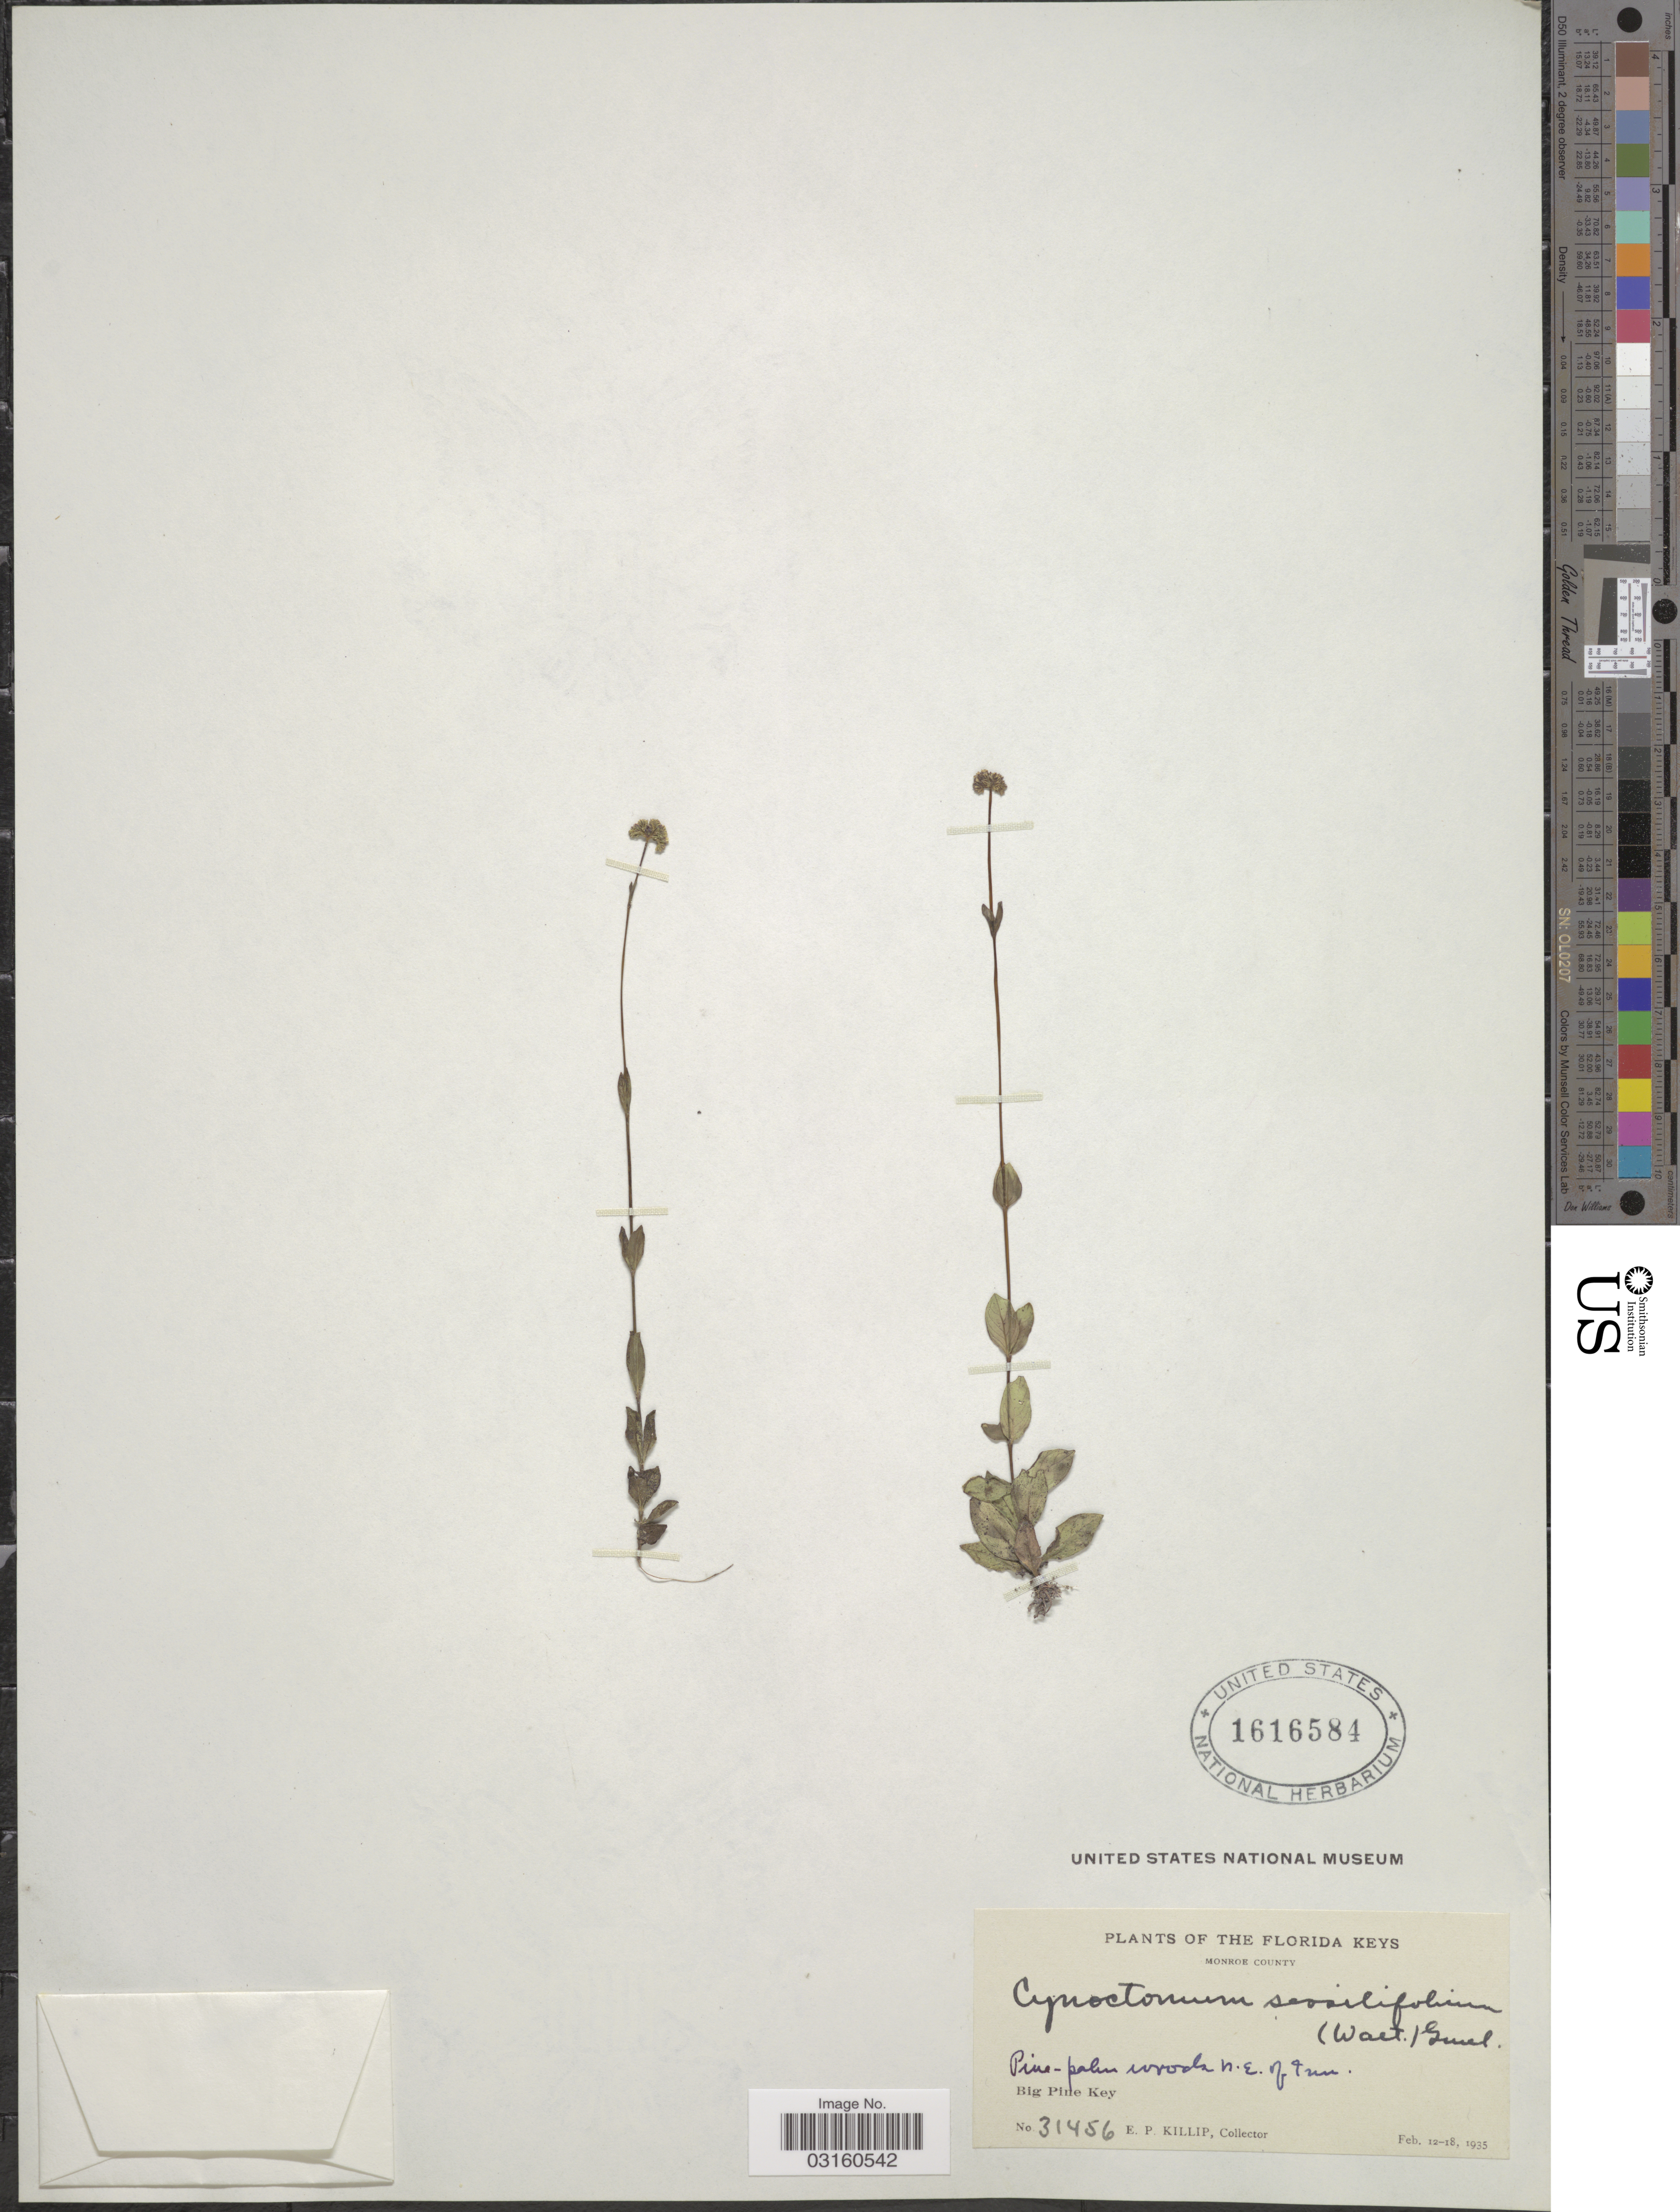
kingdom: Plantae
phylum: Tracheophyta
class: Magnoliopsida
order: Gentianales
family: Loganiaceae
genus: Mitreola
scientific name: Mitreola sessilifolia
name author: (J.F. Gmel.) G. Don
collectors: E. P. Killip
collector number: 31456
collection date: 1935-02-12/1935-02-18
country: United States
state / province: Florida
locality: Florida Keys. Monroe County. Pine-palm woods N.E. of Inn. Big Pine Key.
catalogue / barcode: US 1616584